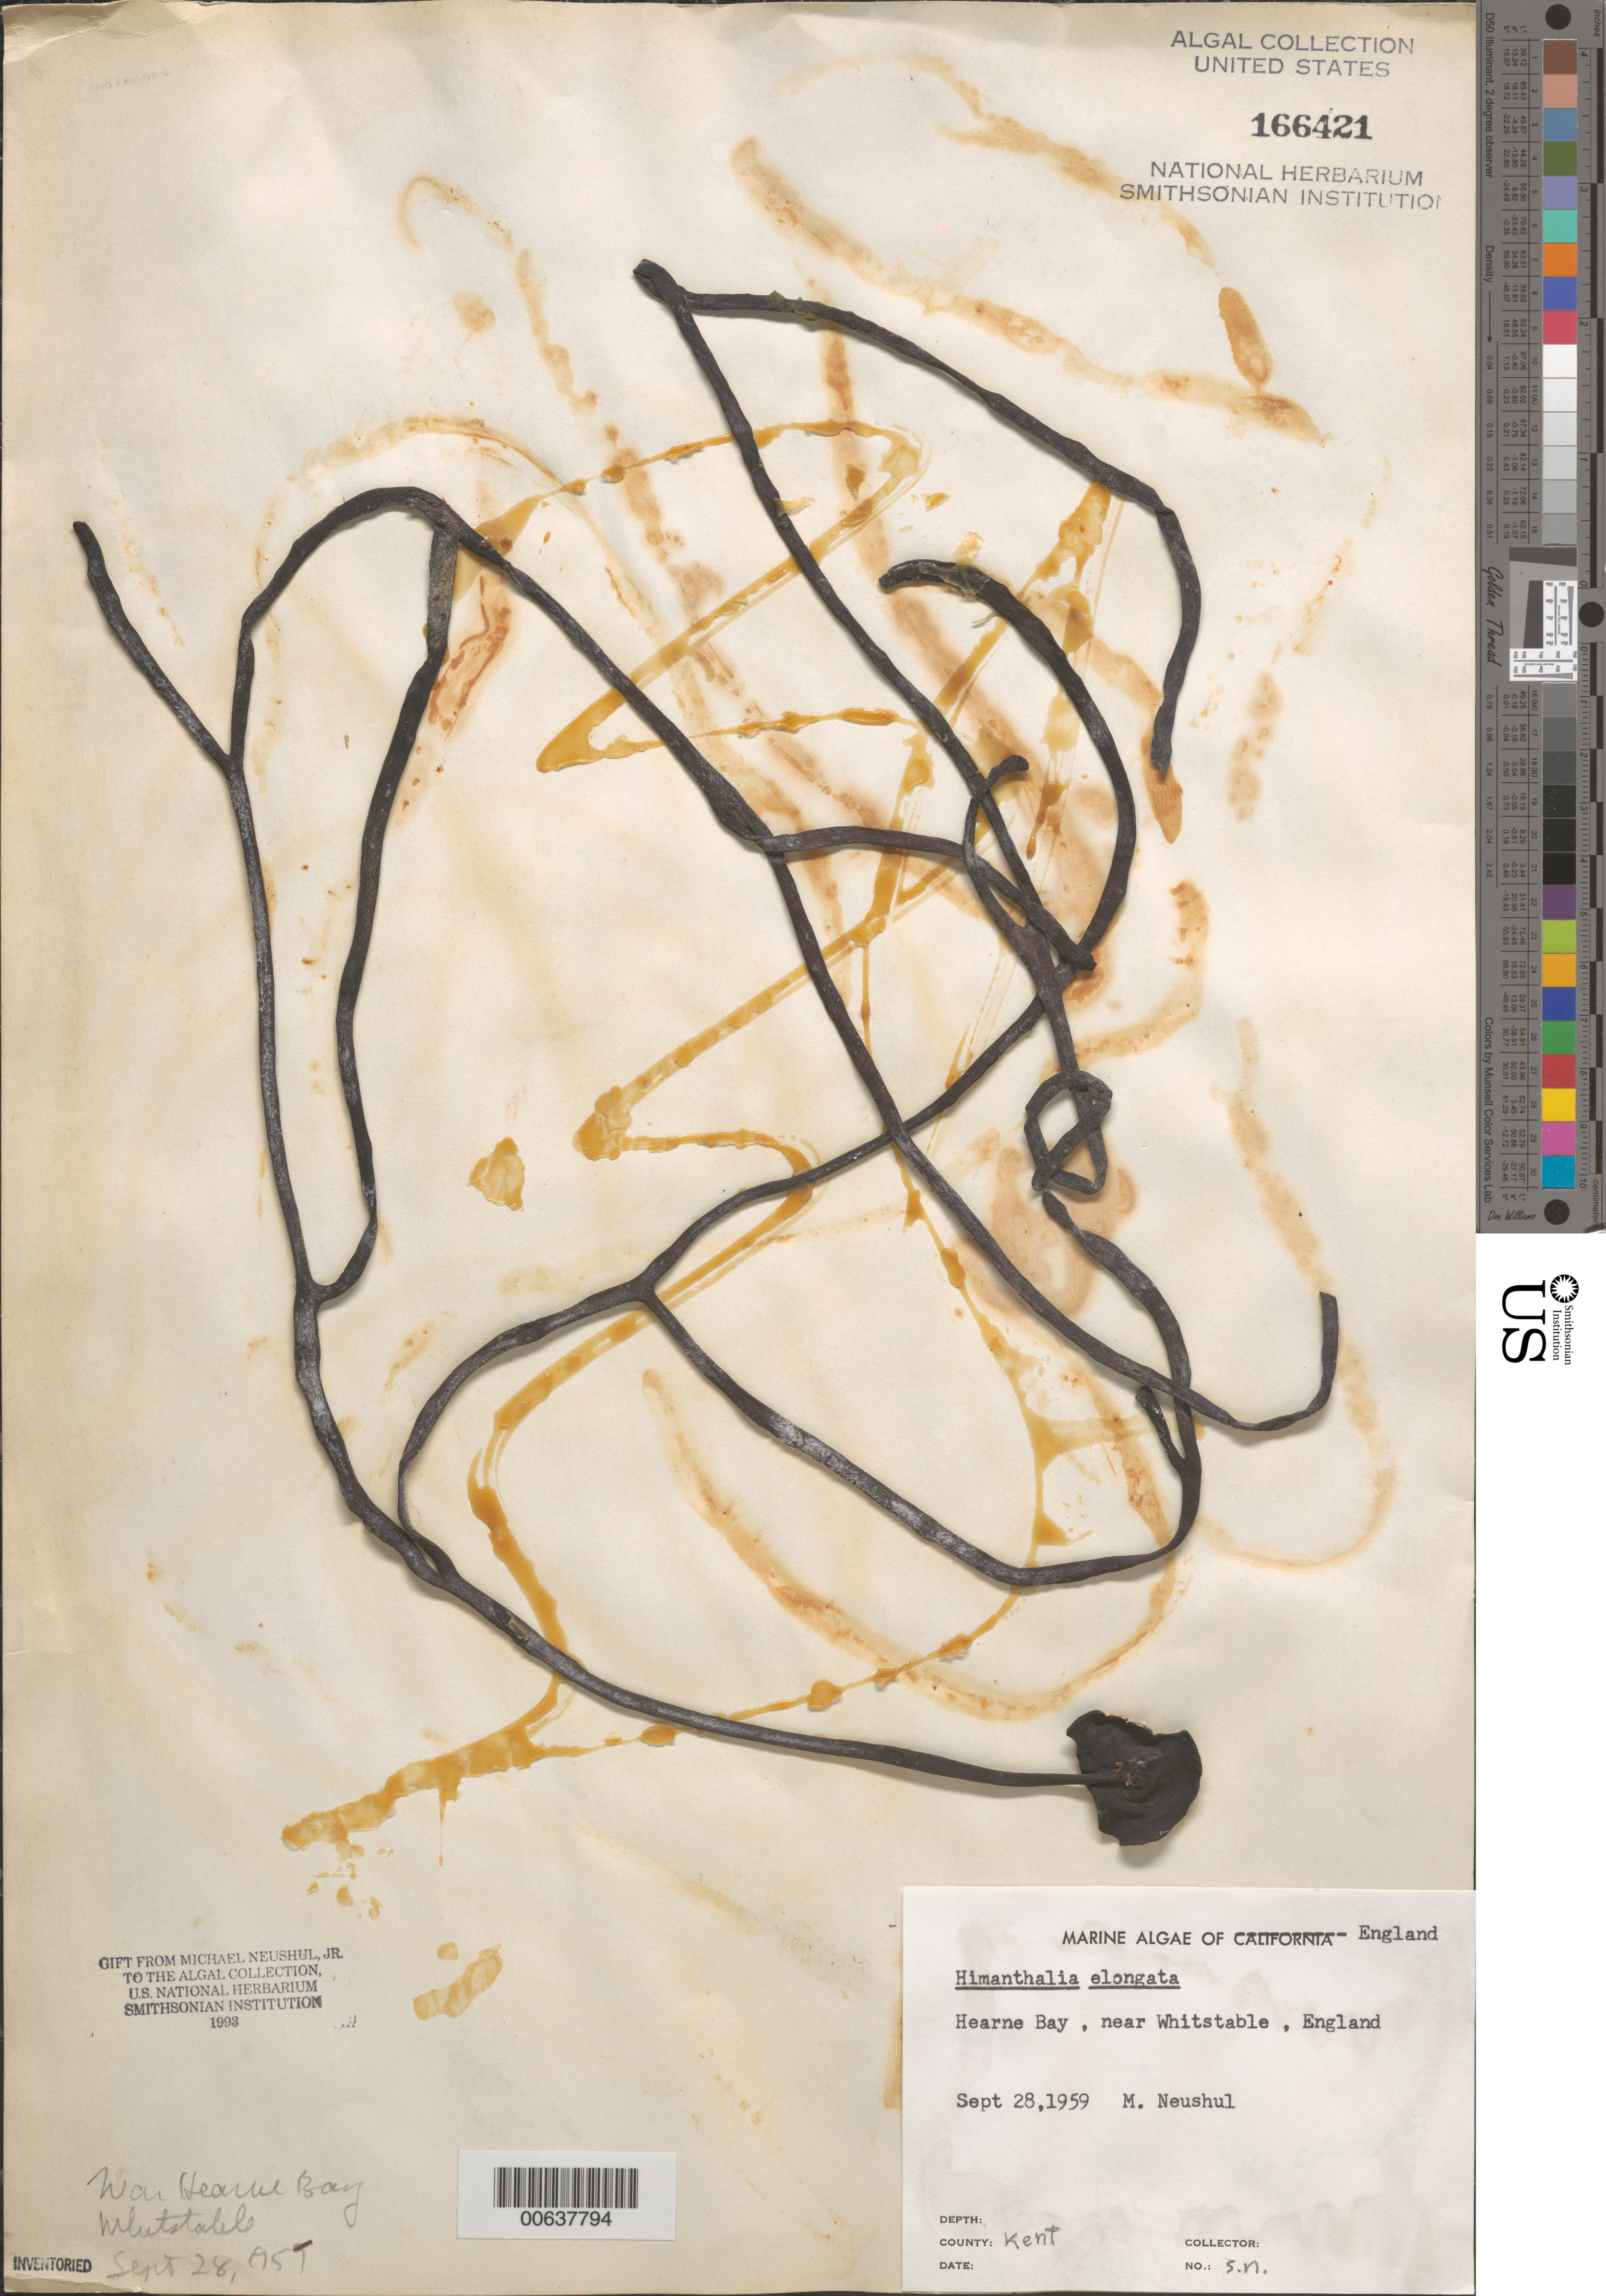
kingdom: Chromista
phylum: Ochrophyta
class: Phaeophyceae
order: Fucales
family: Himanthaliaceae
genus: Himanthalia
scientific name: Himanthalia elongata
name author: (L.) S.F. Gray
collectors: M. Neushul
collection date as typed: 28 Sep 1959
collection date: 1959-09-28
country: United Kingdom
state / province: England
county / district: Kent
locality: Hearne Bay, near Whitstable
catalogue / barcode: US 166421